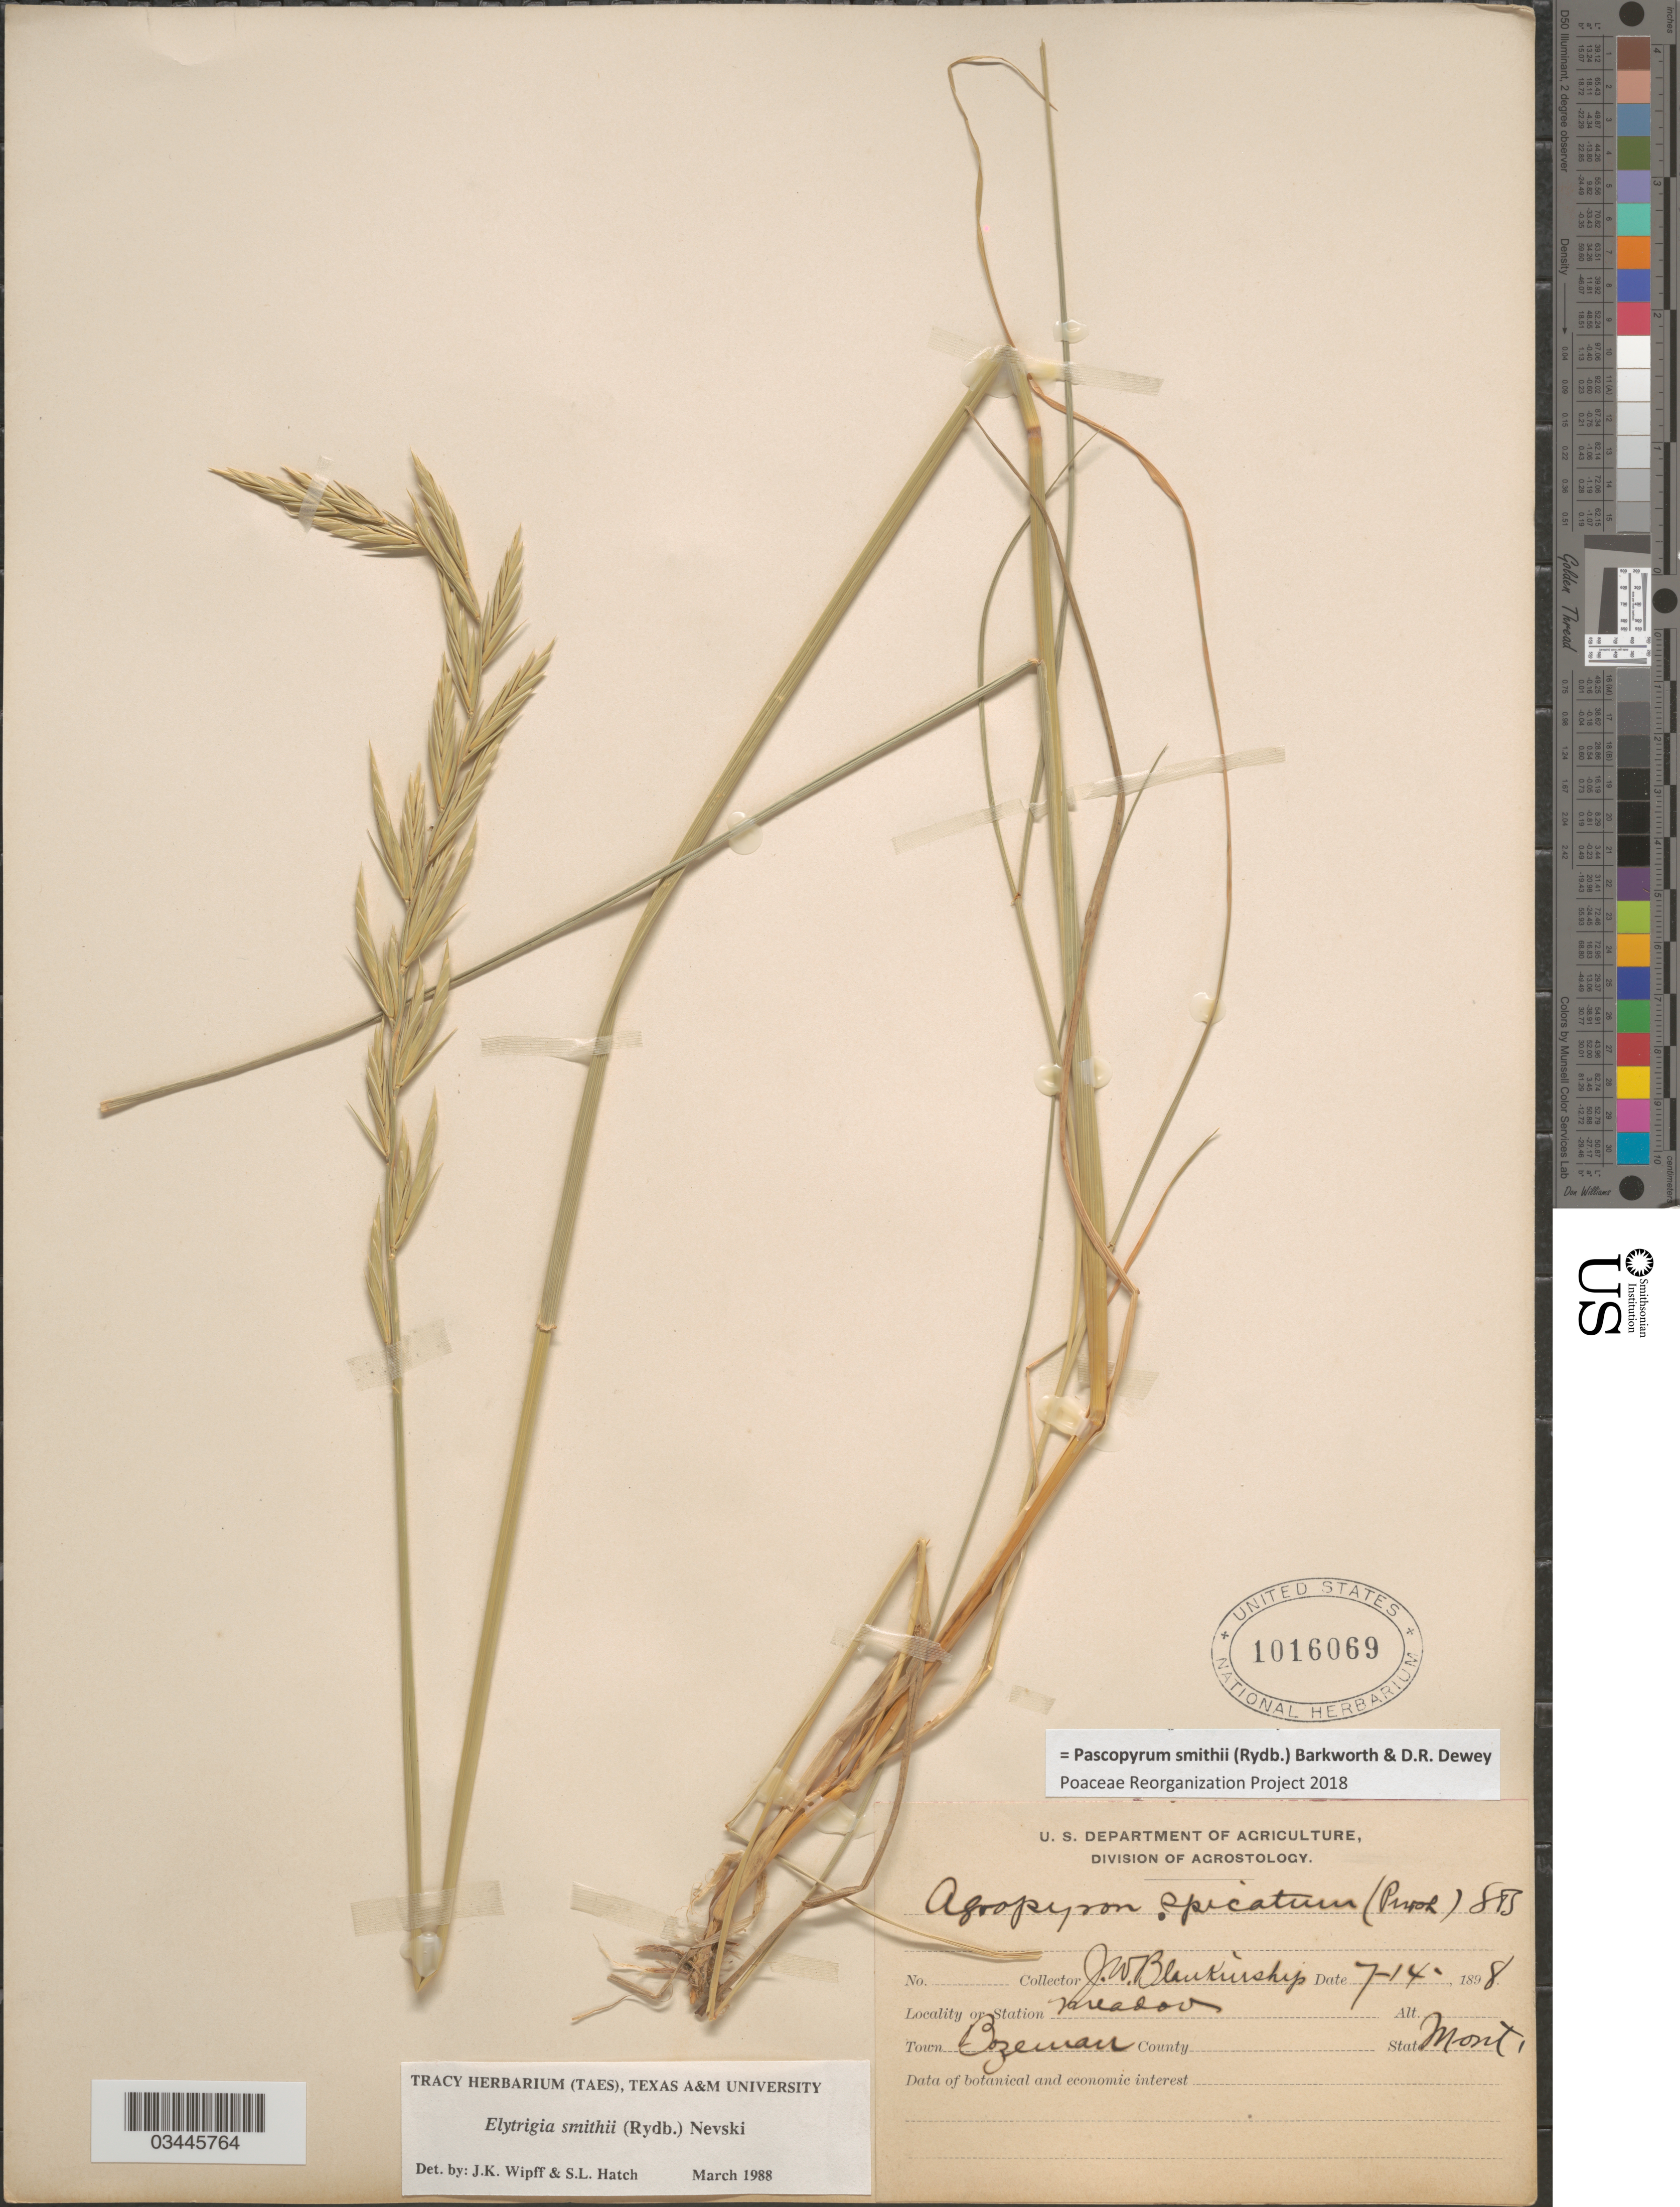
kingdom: Plantae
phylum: Tracheophyta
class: Liliopsida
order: Poales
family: Poaceae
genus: Pascopyrum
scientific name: Pascopyrum smithii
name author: (Rydb.) Barkworth & Dewey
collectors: J. W. Blankinship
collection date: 1898-07-14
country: United States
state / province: Montana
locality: Meadow. Town Bozeman.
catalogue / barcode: US 1016069